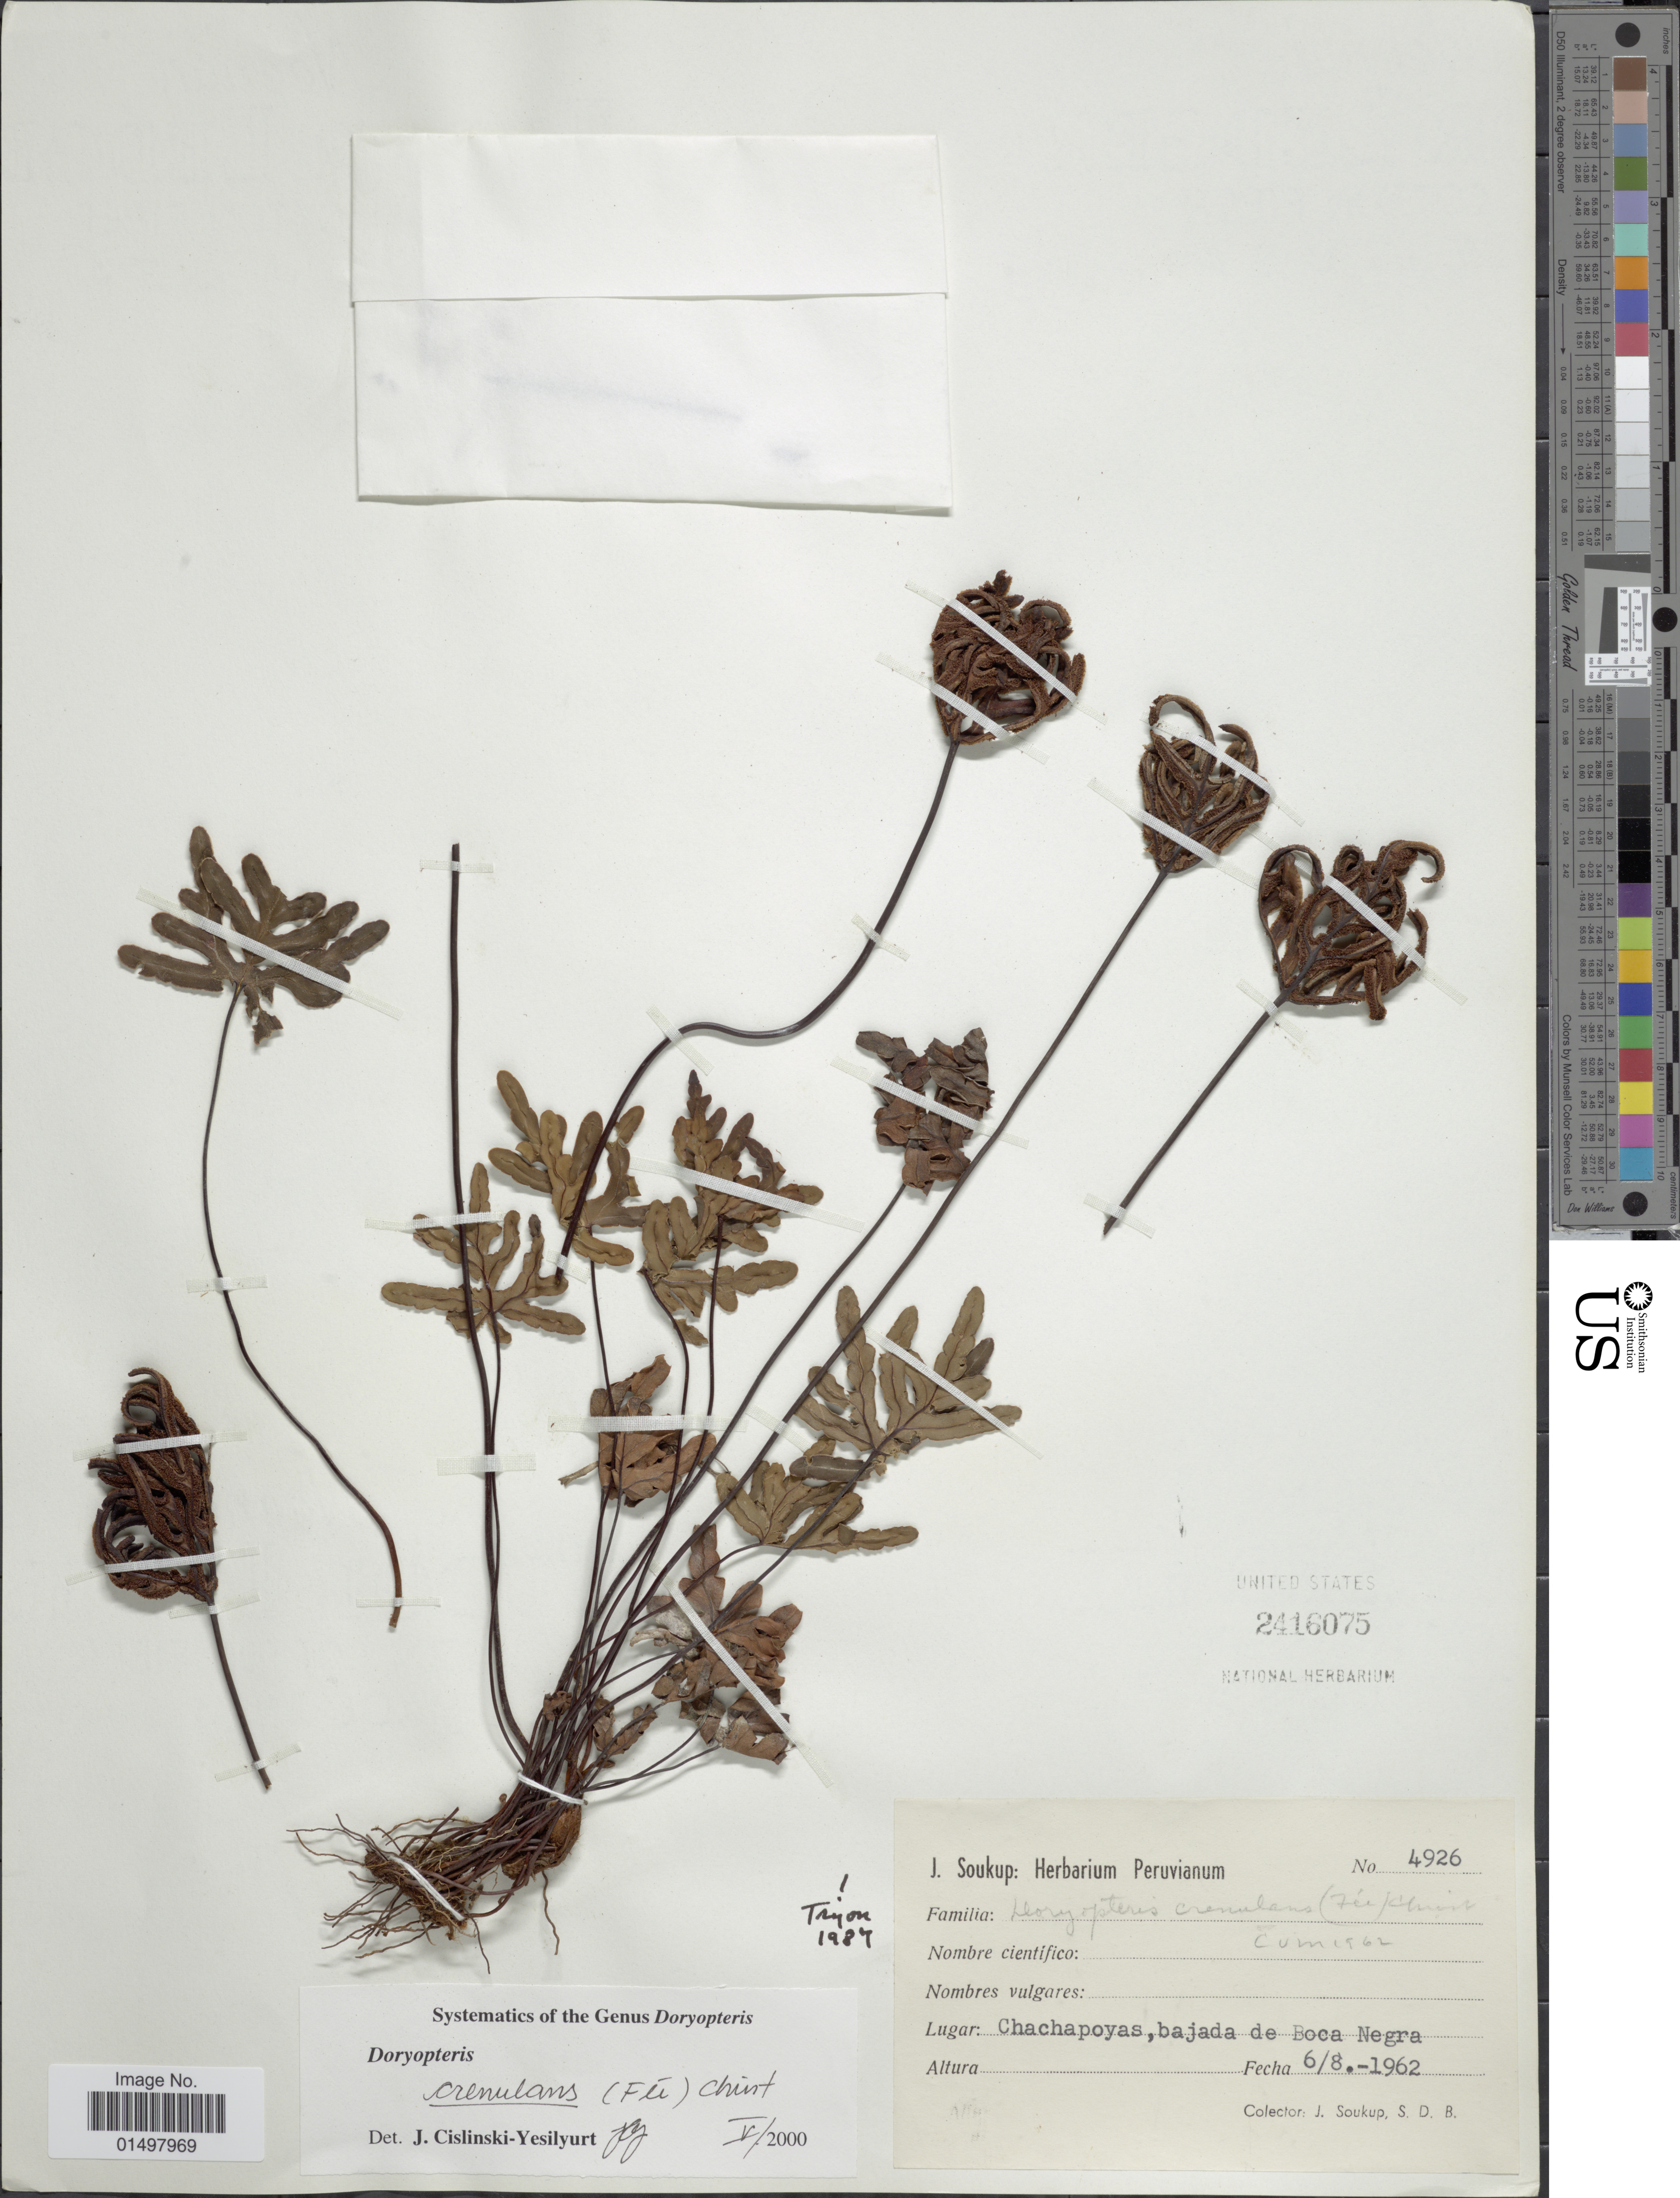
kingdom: Plantae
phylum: Tracheophyta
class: Polypodiopsida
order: Polypodiales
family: Pteridaceae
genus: Doryopteris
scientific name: Doryopteris crenulans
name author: (Fée) Christ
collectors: J. Soukup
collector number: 4926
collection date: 1962-08-06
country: Peru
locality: Chachapoyas, bajada de Boca Negra.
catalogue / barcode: US 2416075